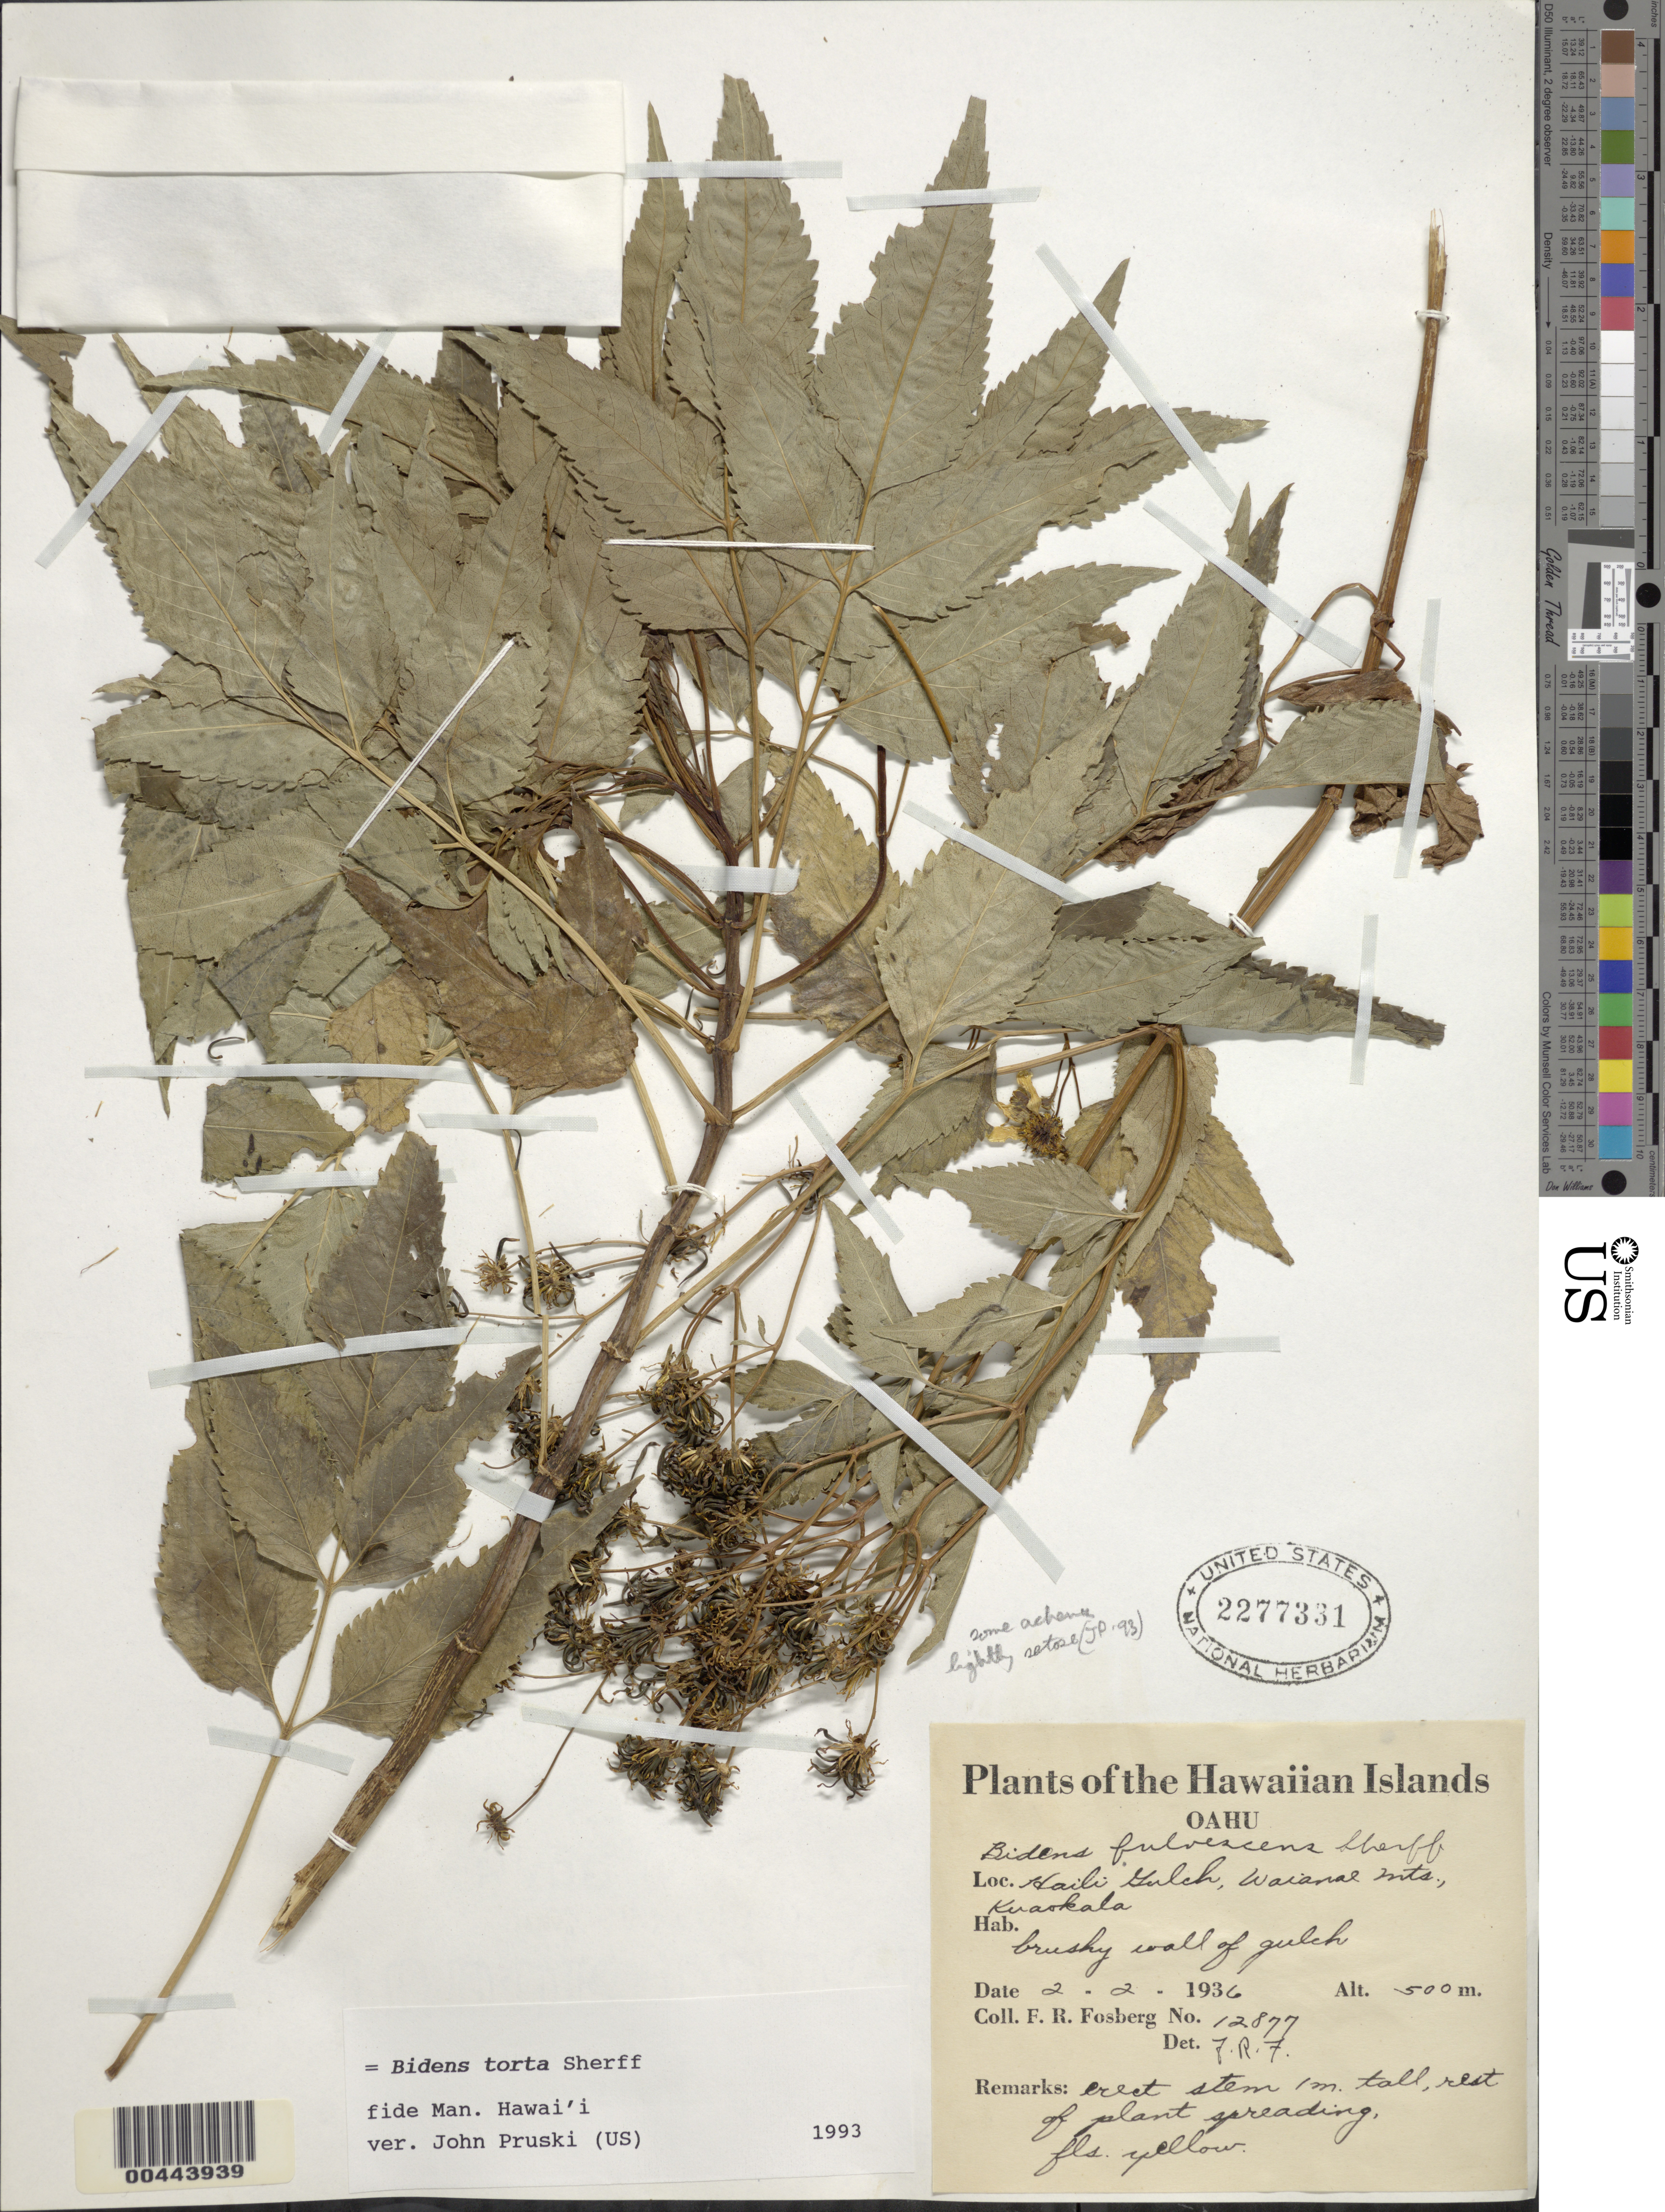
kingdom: Plantae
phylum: Tracheophyta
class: Magnoliopsida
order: Asterales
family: Asteraceae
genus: Bidens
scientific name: Bidens torta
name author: Sherff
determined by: Pruski, J. F.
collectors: F. R. Fosberg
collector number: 12877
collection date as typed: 2 Feb 1936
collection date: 1936-02-02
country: United States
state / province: Hawaii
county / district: Honolulu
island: Oahu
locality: Haili Gulch, Waianae Mountains, Kuaokala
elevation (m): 500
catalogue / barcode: US 2277331